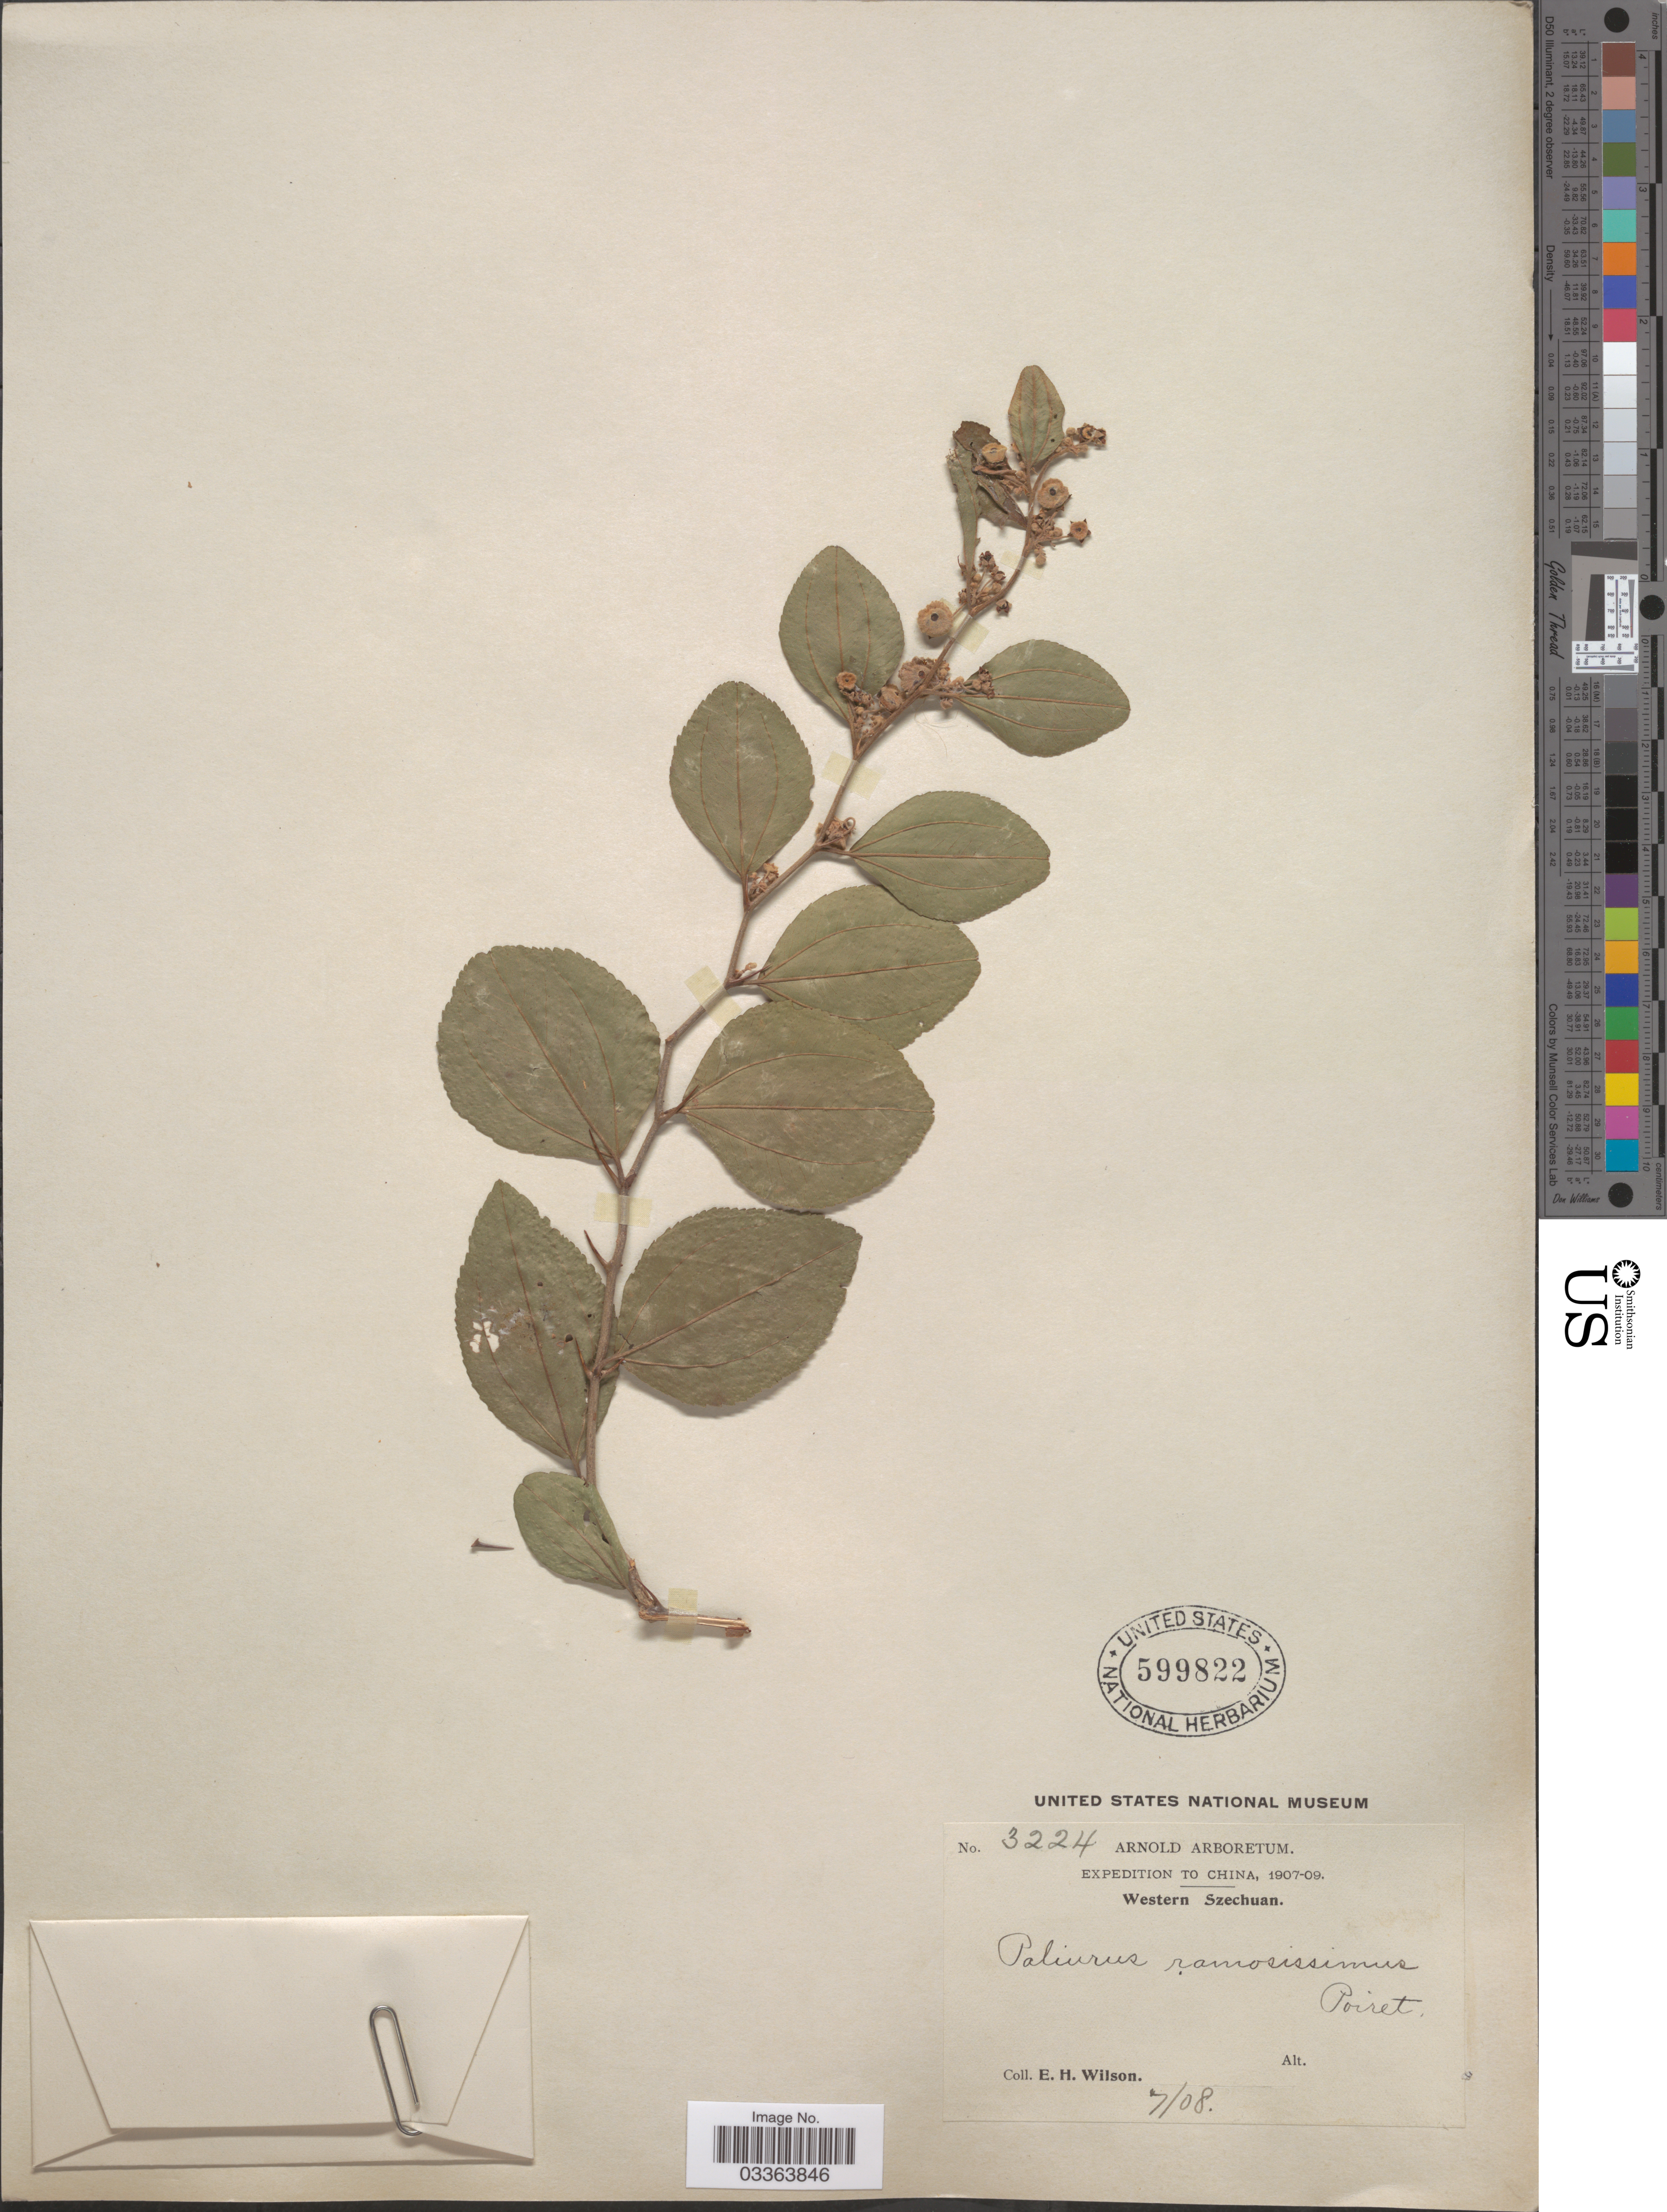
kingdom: Plantae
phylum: Tracheophyta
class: Magnoliopsida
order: Rosales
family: Rhamnaceae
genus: Paliurus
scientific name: Paliurus ramosissimus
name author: (Lour.) Poir.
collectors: E. Wilson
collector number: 3224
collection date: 1908-07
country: China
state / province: Sichuan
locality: Western Szechuan.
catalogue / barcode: US 599822